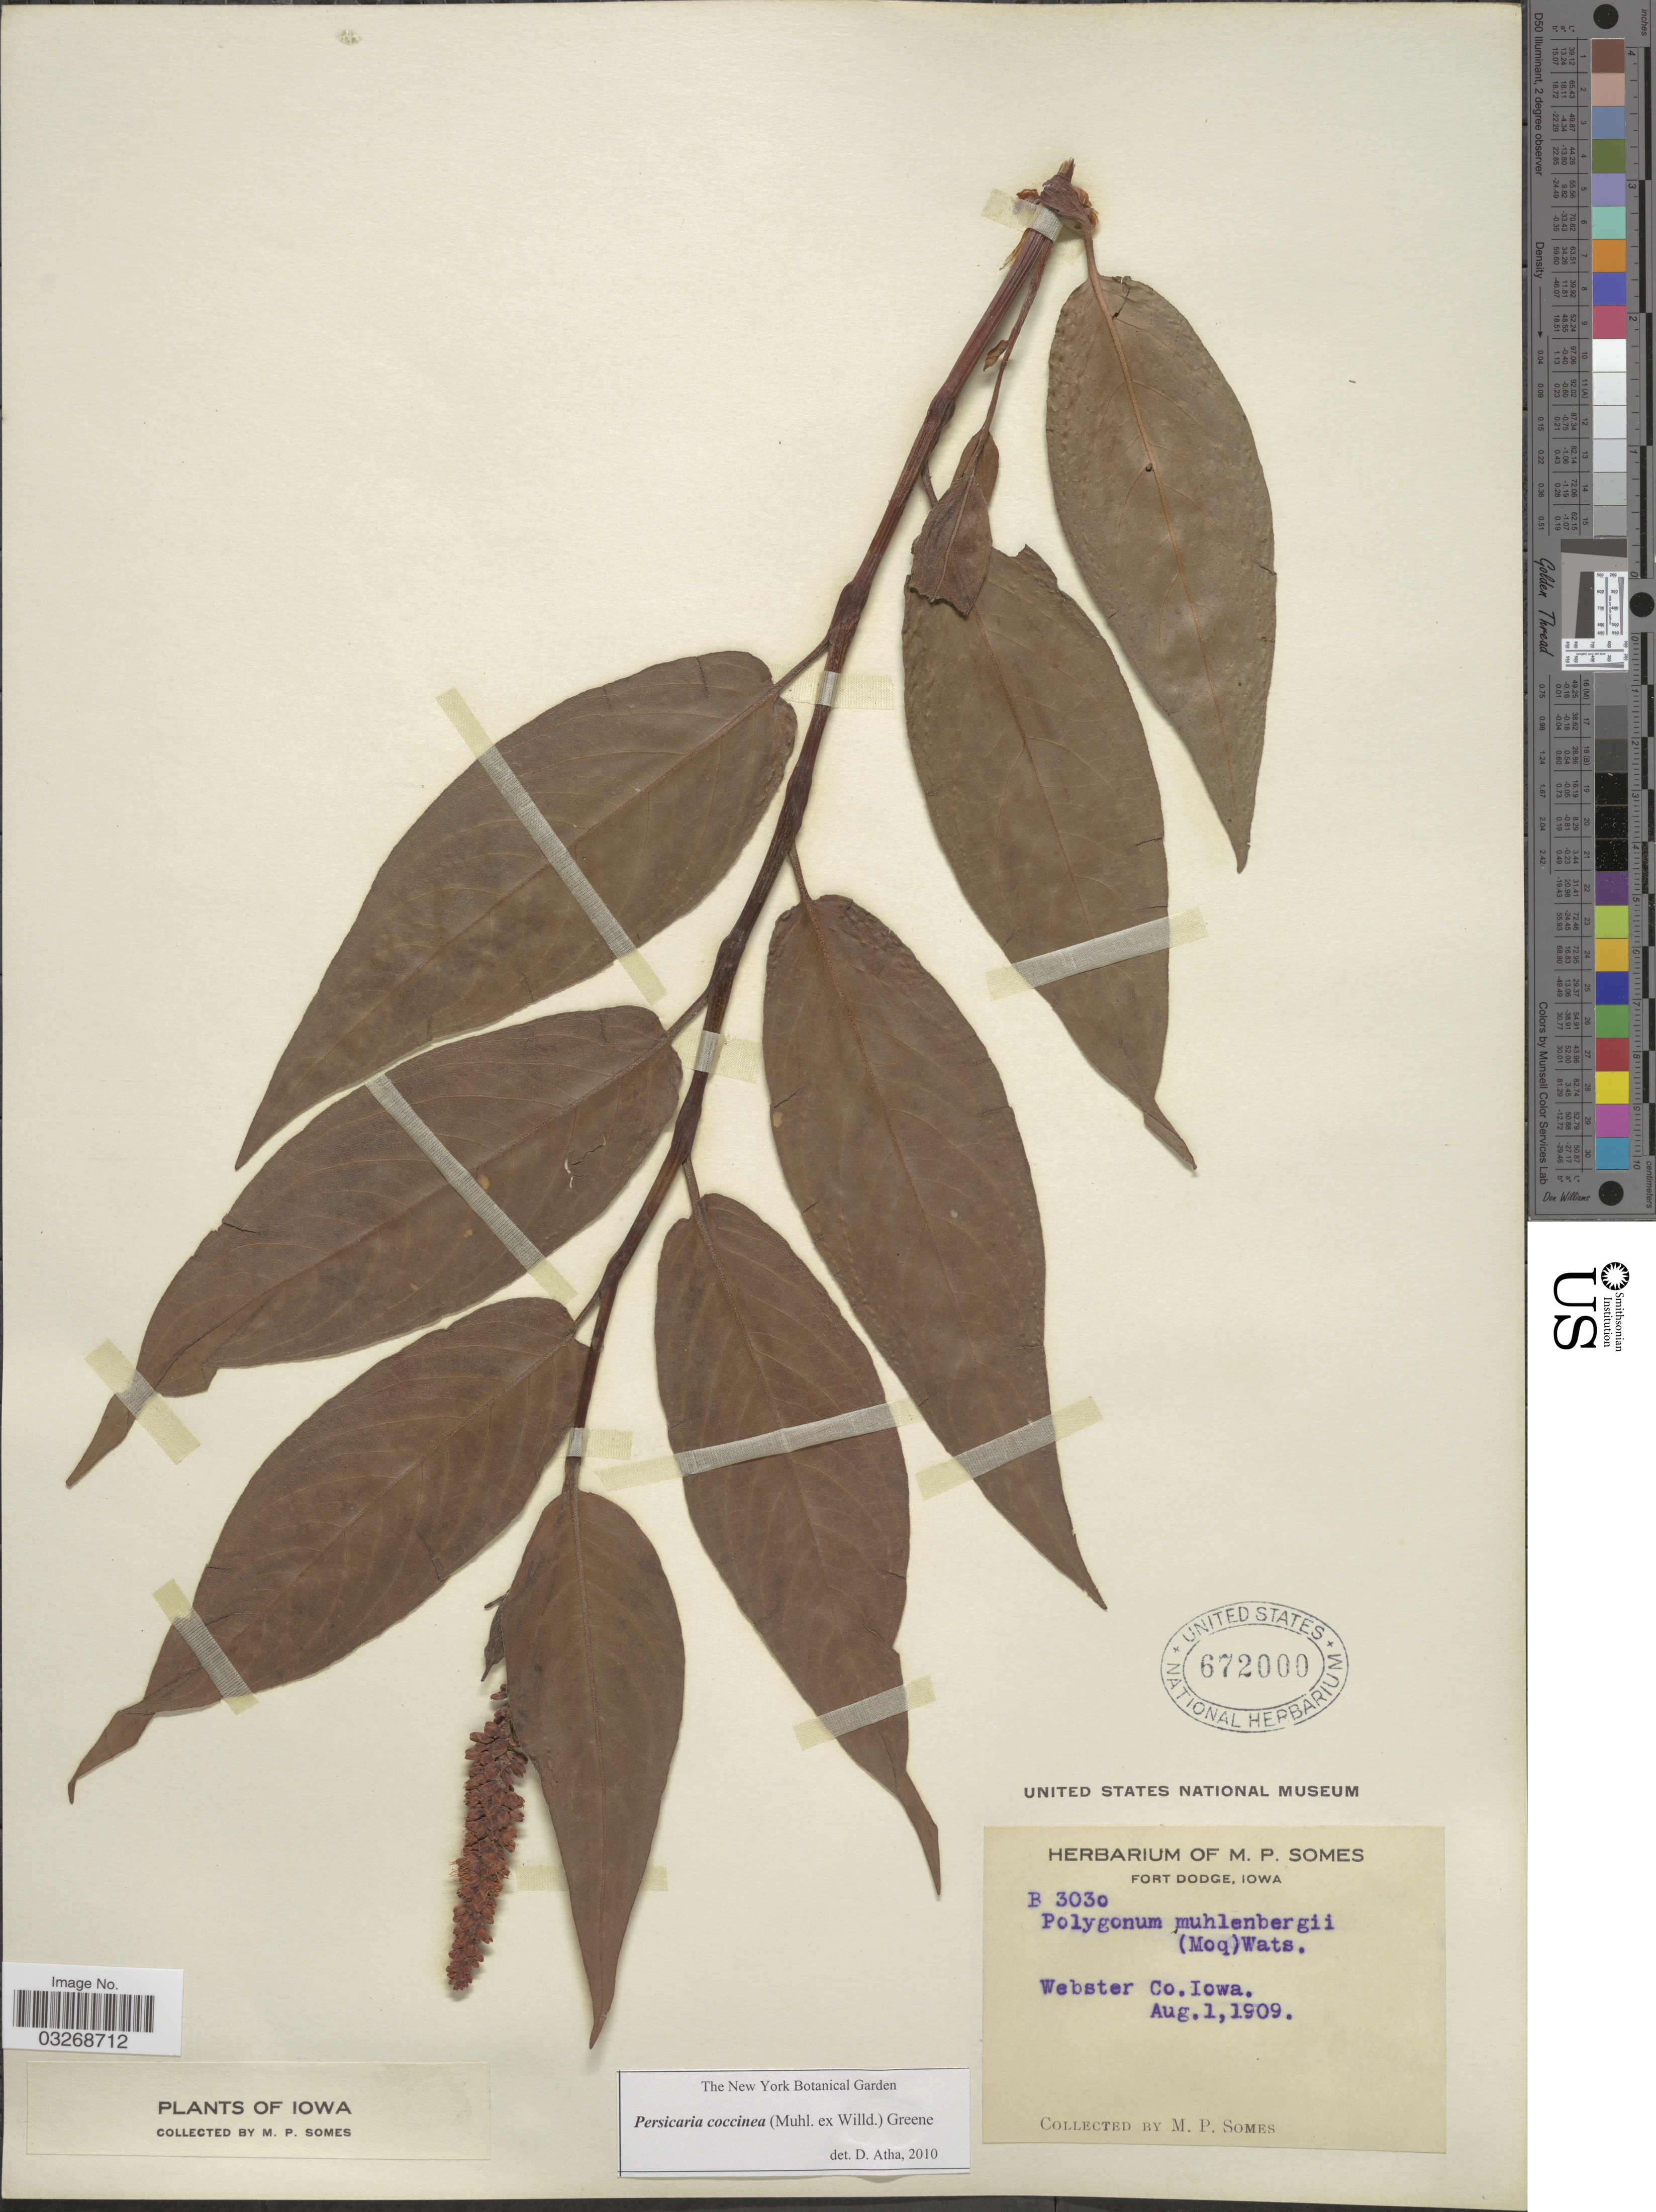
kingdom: Plantae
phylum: Tracheophyta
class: Magnoliopsida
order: Caryophyllales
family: Polygonaceae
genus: Persicaria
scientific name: Persicaria coccinea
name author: (Muhl. ex Willd.) Greene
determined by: Atha, D. E.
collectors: M. Somes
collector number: B 3030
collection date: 1909-08-01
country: United States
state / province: Iowa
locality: Webster Co.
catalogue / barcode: US 672000